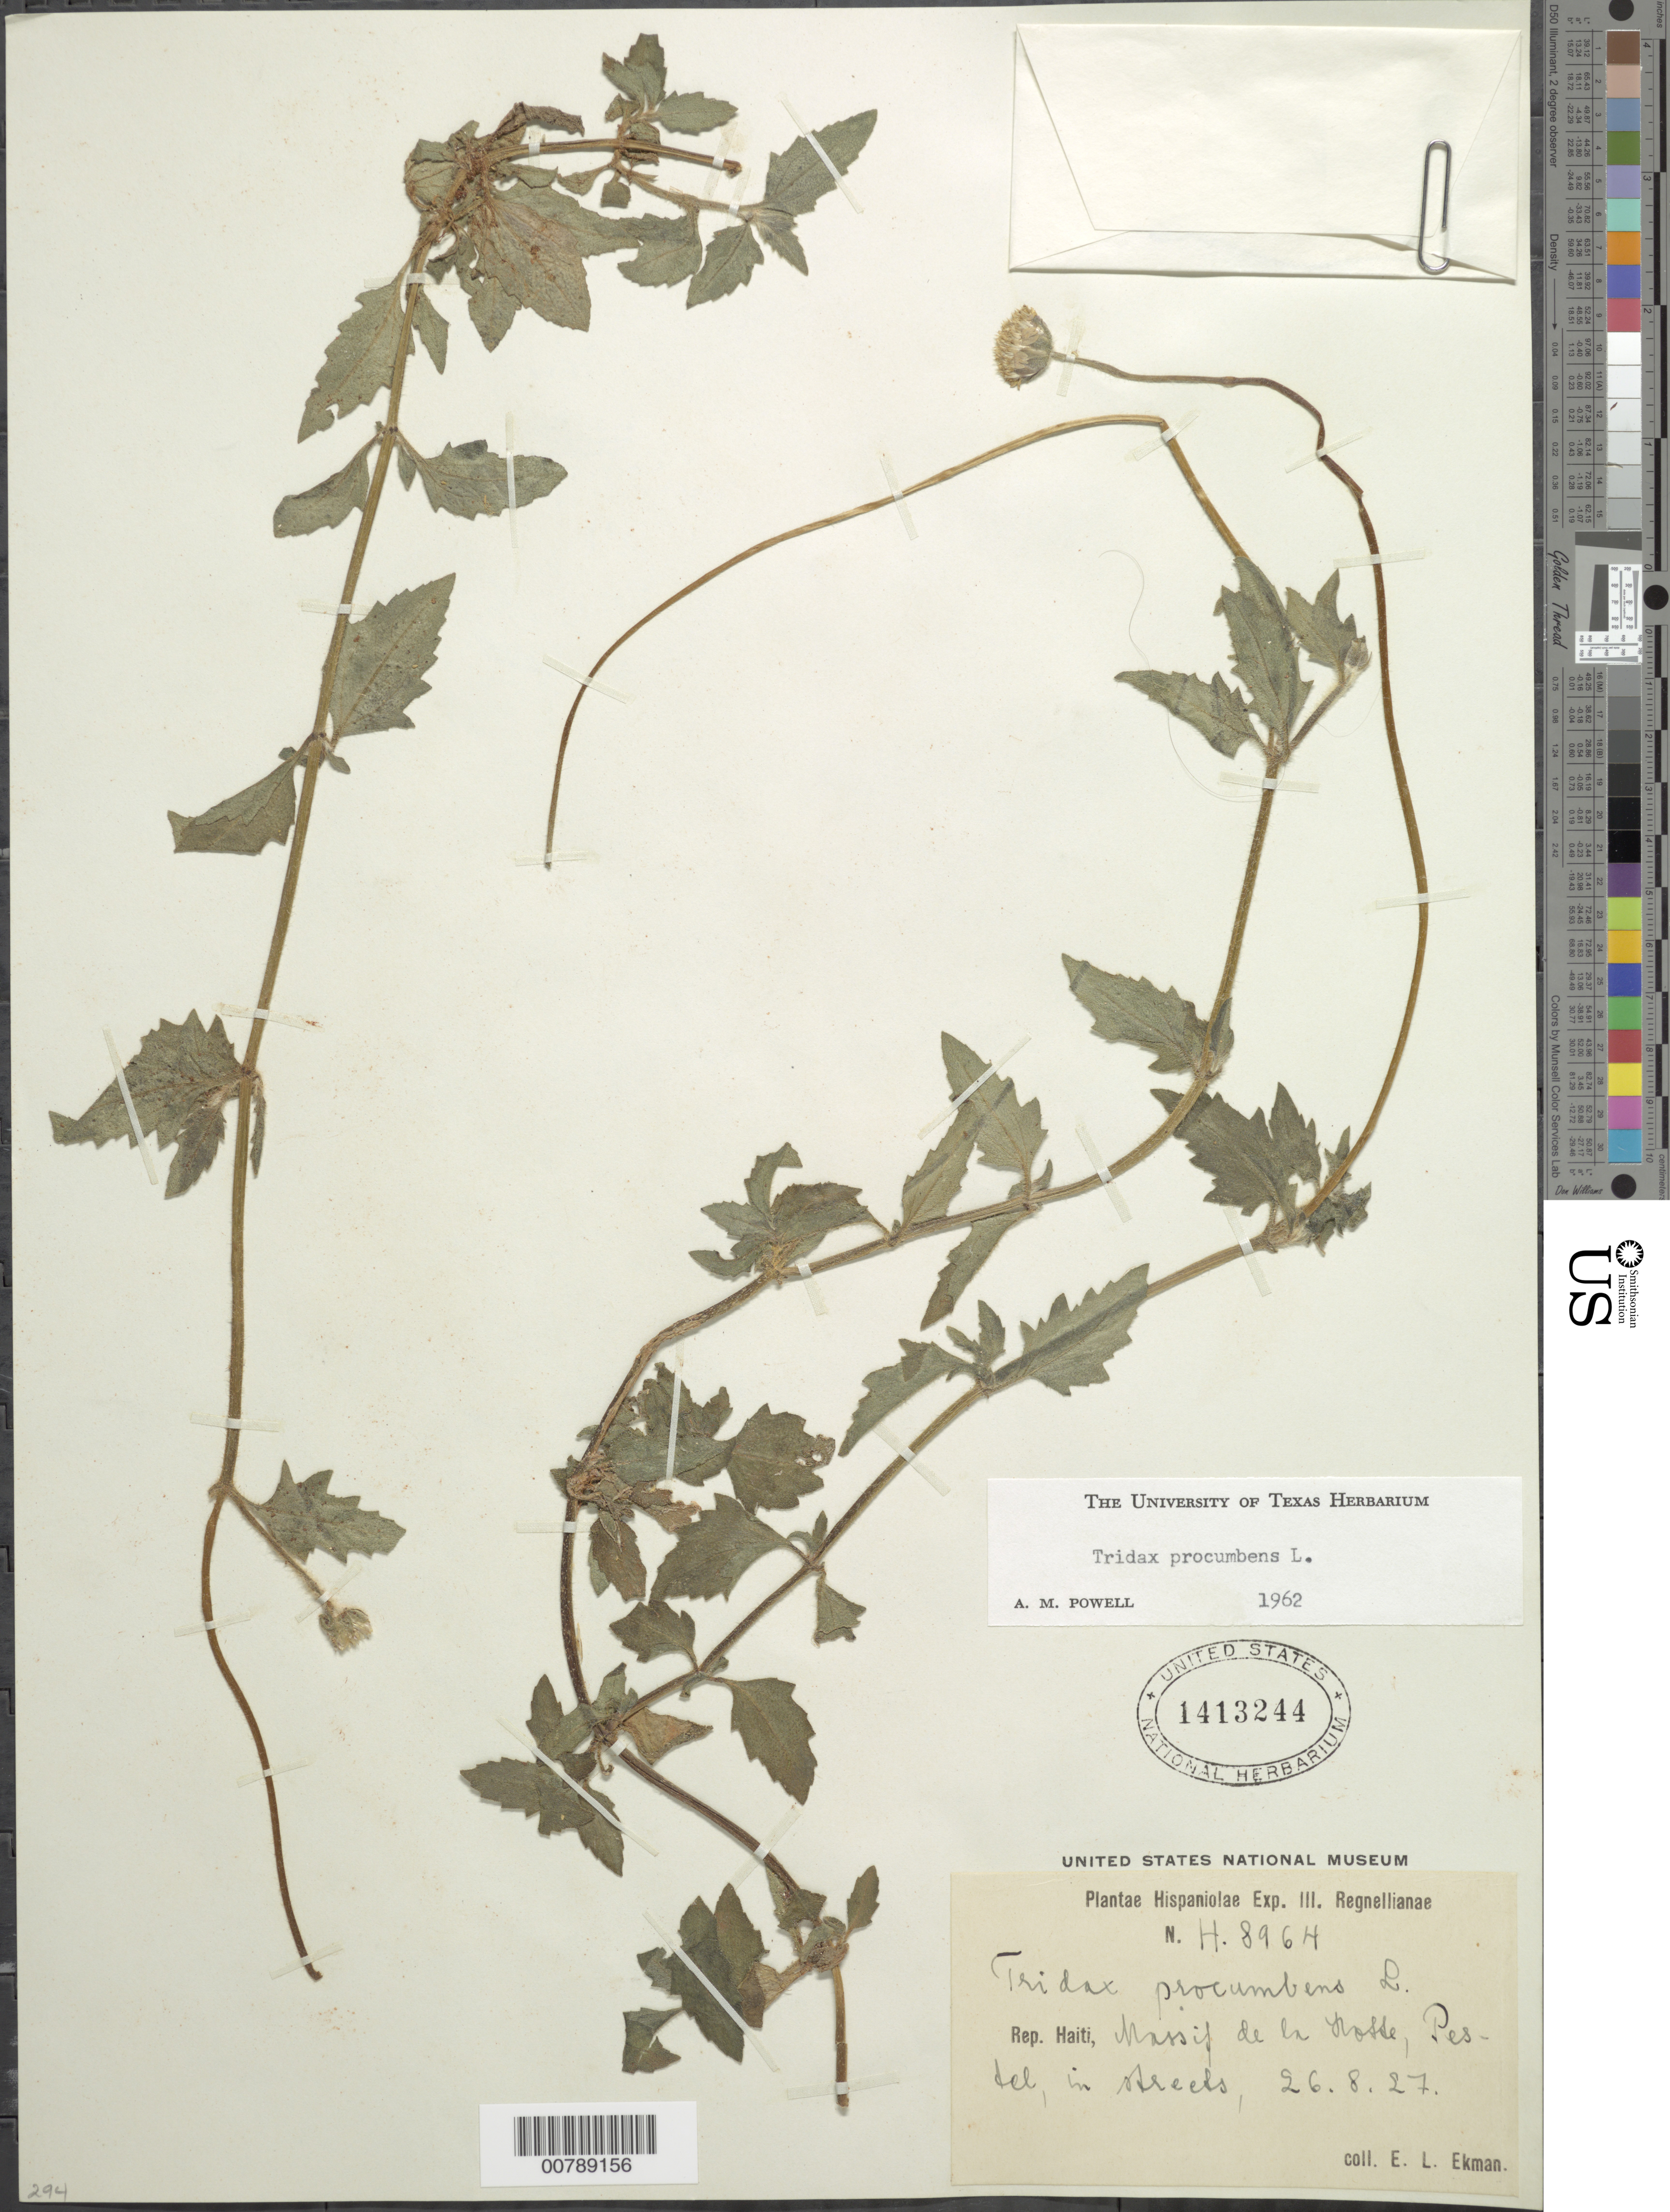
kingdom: Plantae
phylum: Tracheophyta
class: Magnoliopsida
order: Asterales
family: Asteraceae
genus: Tridax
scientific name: Tridax procumbens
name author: L.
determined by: Powell, A.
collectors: E. L. Ekman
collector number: H 8964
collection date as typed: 26 Aug 1927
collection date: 1927-08-26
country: Haiti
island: Hispaniola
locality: Massif de la Hotte, Pesdel, in streets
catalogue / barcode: US 1413244